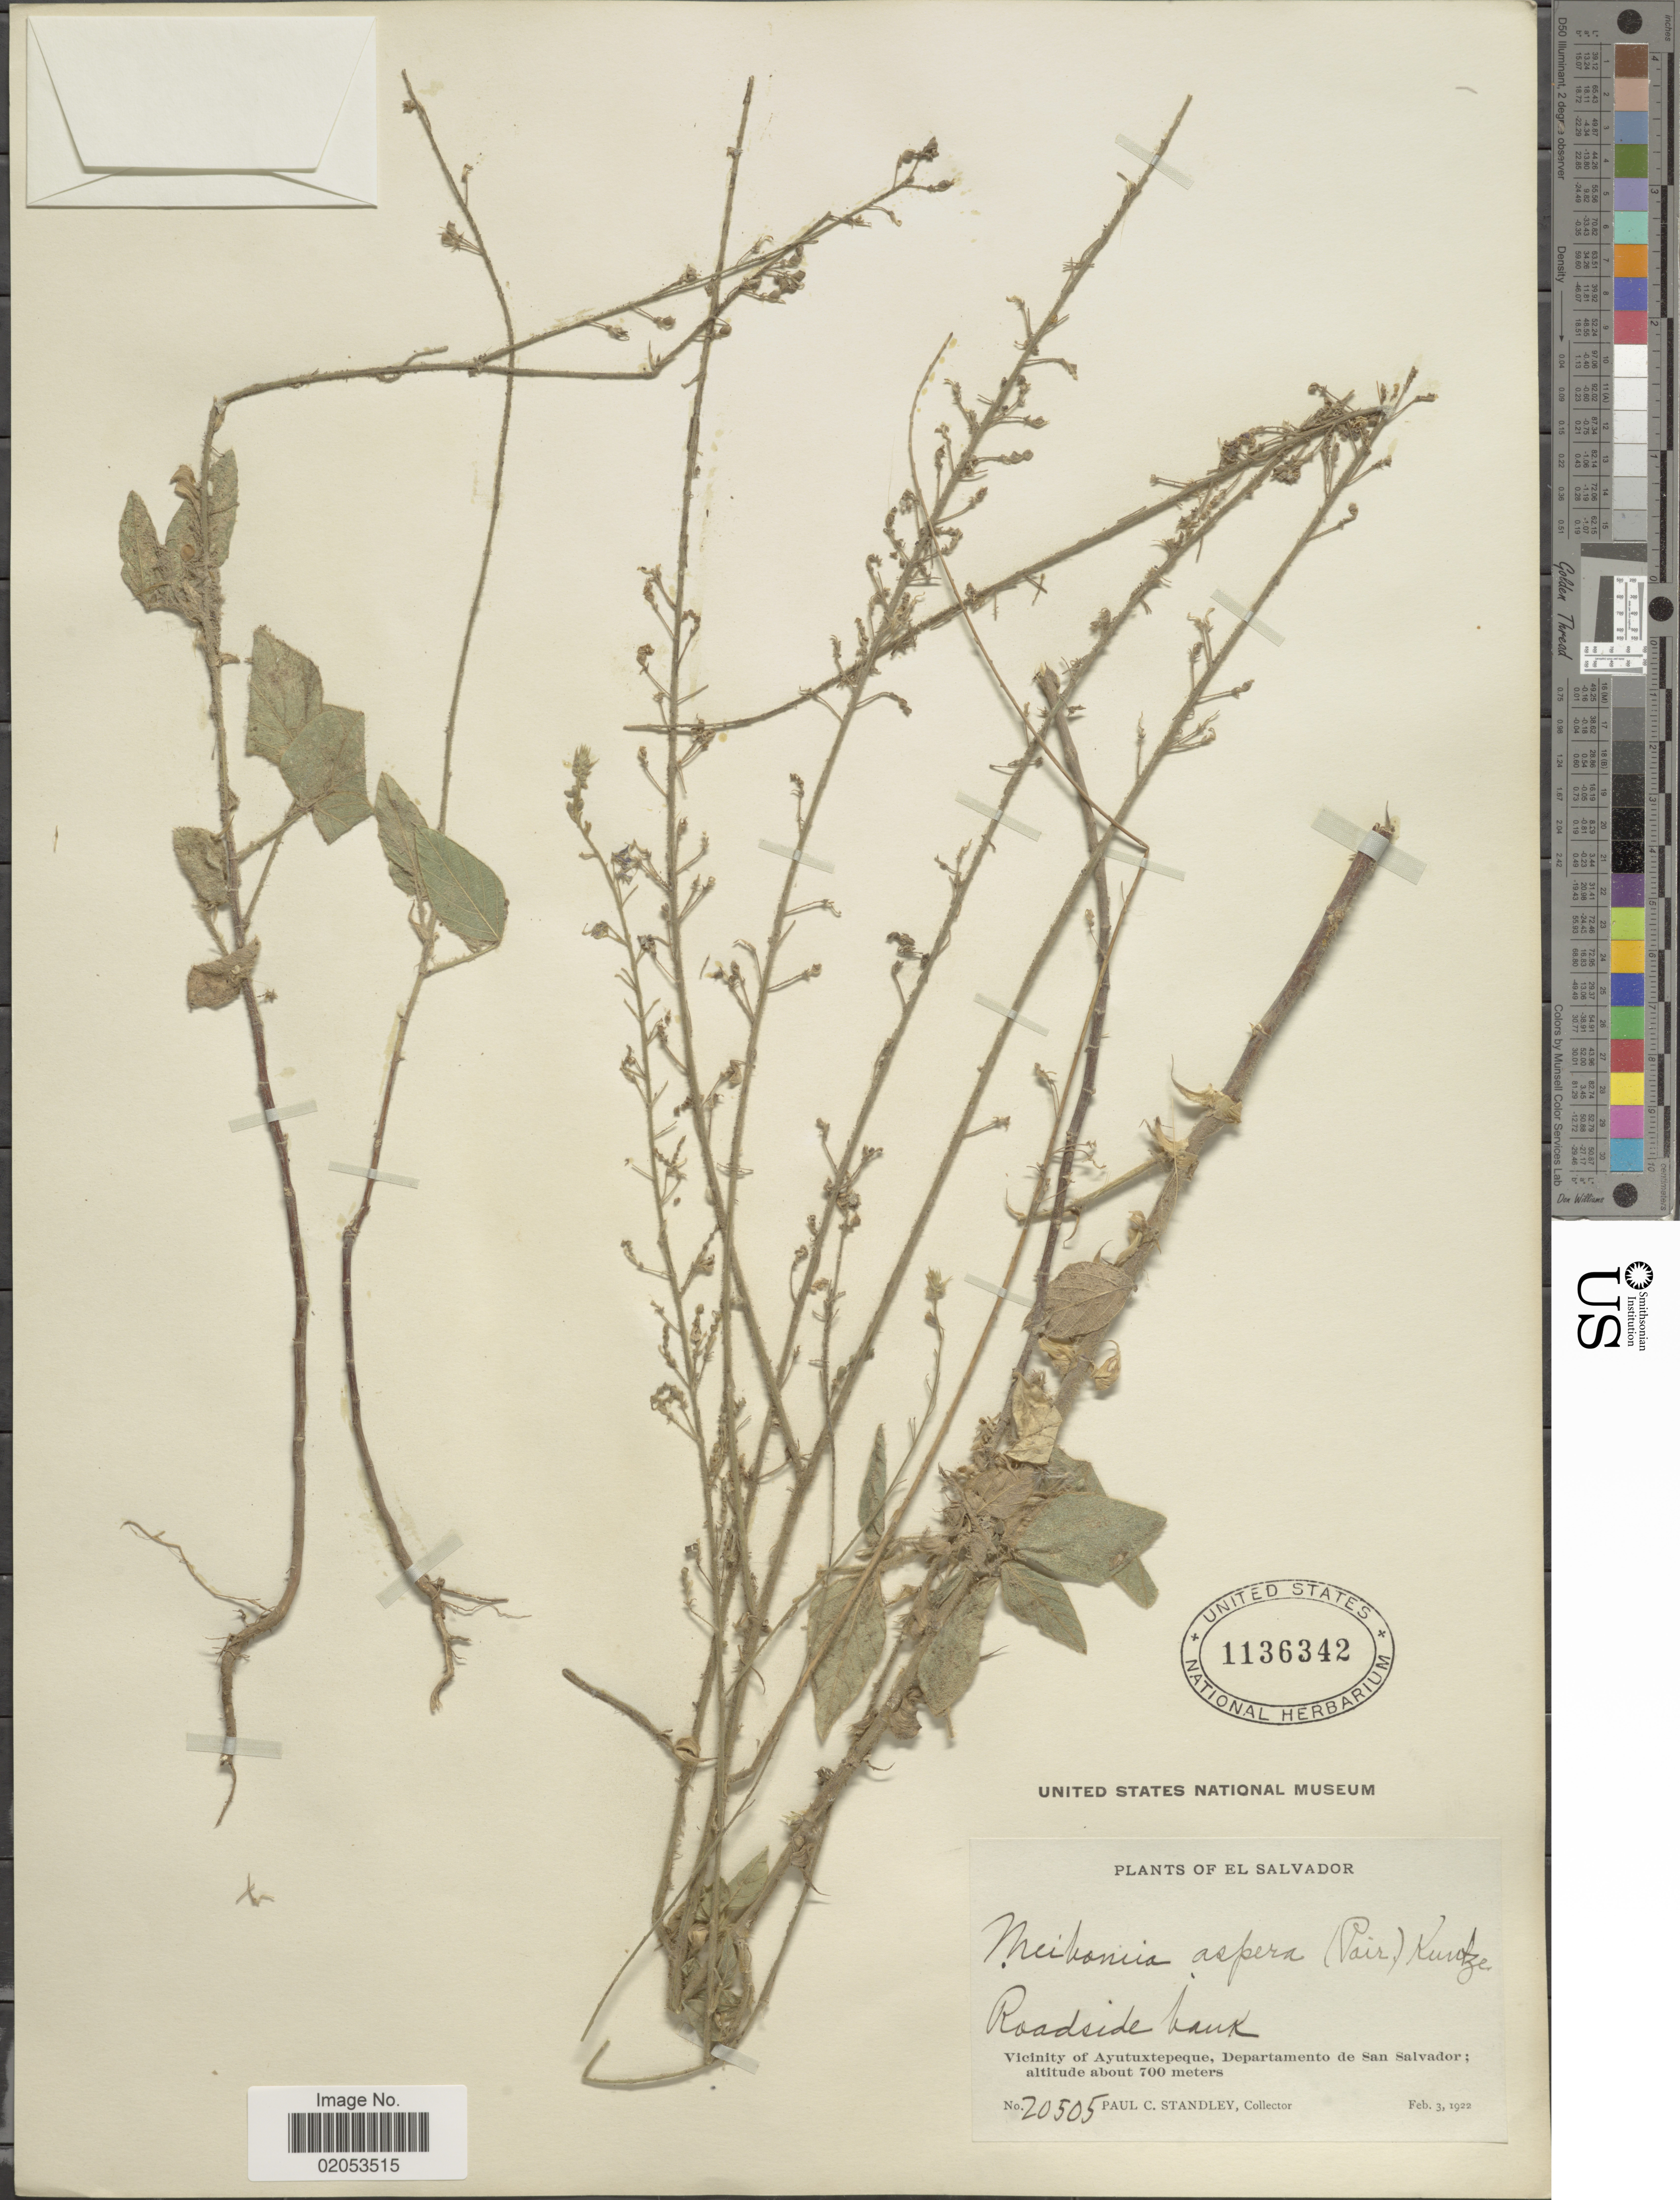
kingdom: Plantae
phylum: Tracheophyta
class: Magnoliopsida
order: Fabales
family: Fabaceae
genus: Desmodium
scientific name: Desmodium distortum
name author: (Aubl.) J.F. Macbr.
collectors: P. C. Standley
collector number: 20505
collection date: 1922-02-03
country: El Salvador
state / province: San Salvador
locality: Roadside bank, Vicinity of Ayutuxtepeque, Departamento de San Salvador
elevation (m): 700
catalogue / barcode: US 1136342